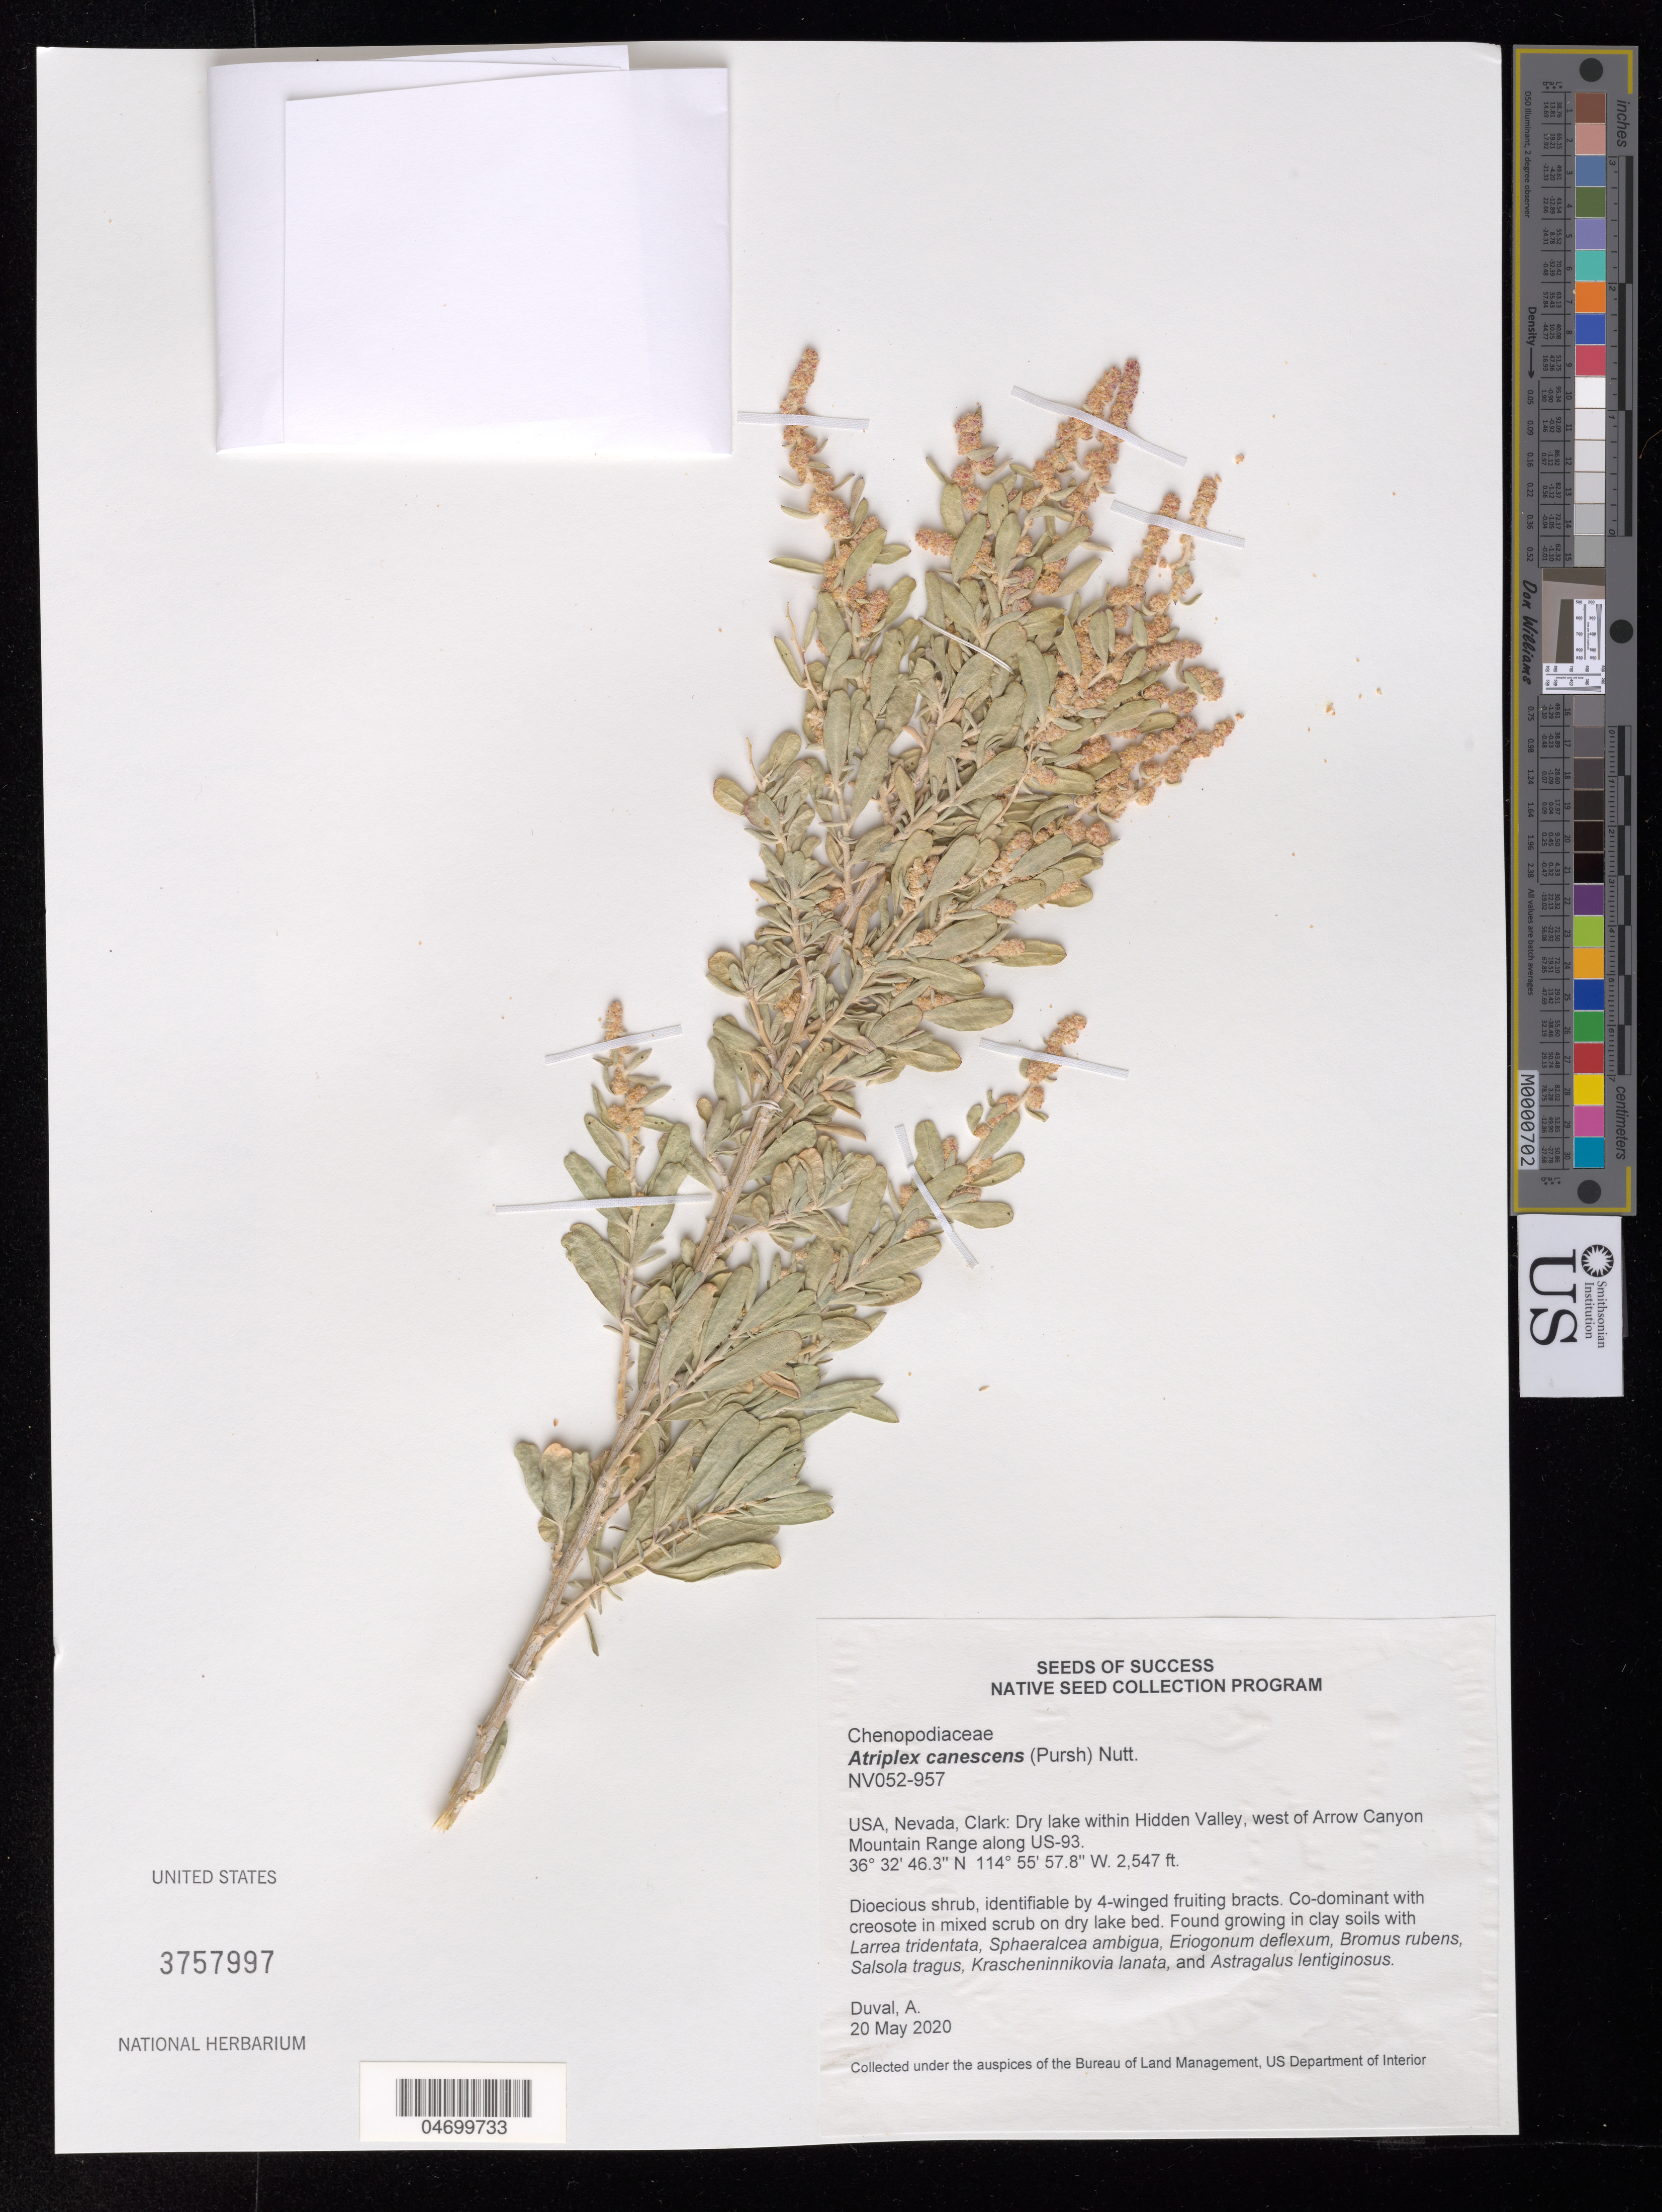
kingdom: Plantae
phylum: Tracheophyta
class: Magnoliopsida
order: Caryophyllales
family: Amaranthaceae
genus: Atriplex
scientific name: Atriplex canescens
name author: (Pursh) Nutt.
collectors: A. Duval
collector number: NV052-957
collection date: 2020-05-20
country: United States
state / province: Nevada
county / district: Clark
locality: Dry lake within Hidden Valley, W of Arrow Canyon Mountain Range along US-93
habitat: Clay soils. Creosote in mixed scrub on dry lake bed. With Larrea tridentata, Bromus rubens, Salsola tragus, etc.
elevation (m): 776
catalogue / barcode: US 3757997